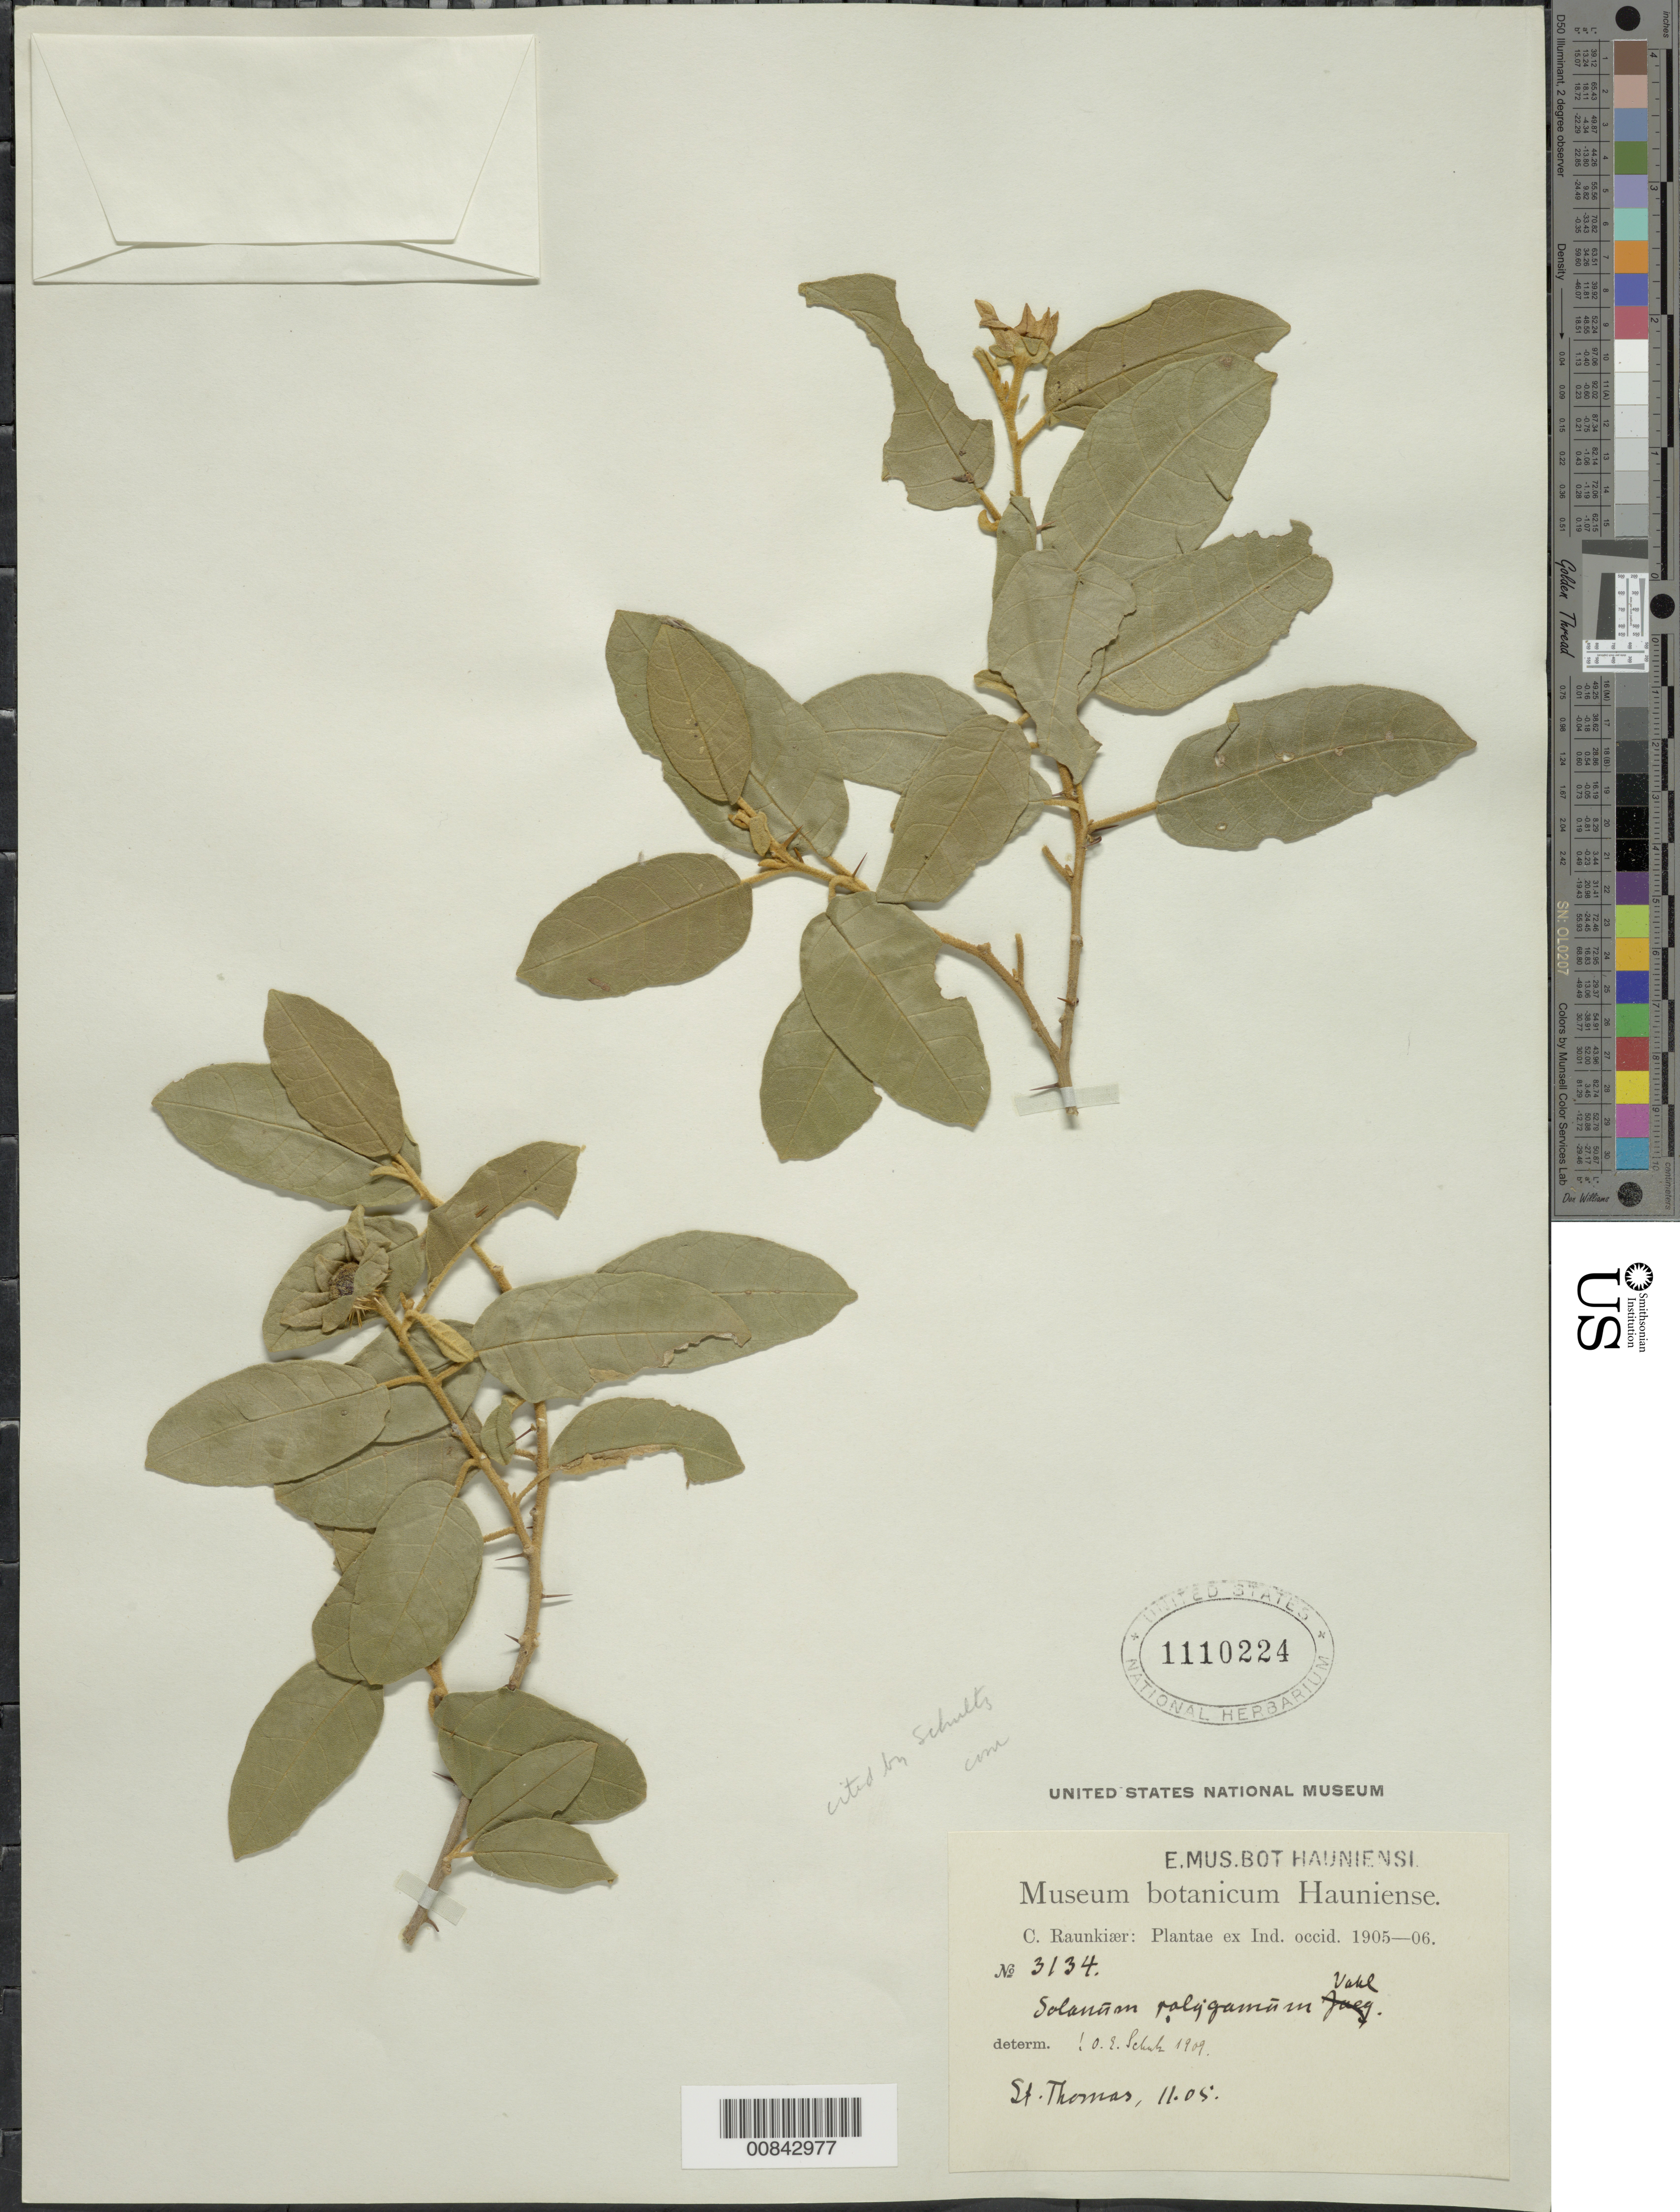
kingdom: Plantae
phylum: Tracheophyta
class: Magnoliopsida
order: Solanales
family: Solanaceae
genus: Solanum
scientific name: Solanum polygamum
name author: Vahl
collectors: C. Raunkiær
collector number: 3134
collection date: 1905-11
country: U.S. Virgin Islands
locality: St. Thomas, Ind. occid.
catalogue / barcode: US 1110224